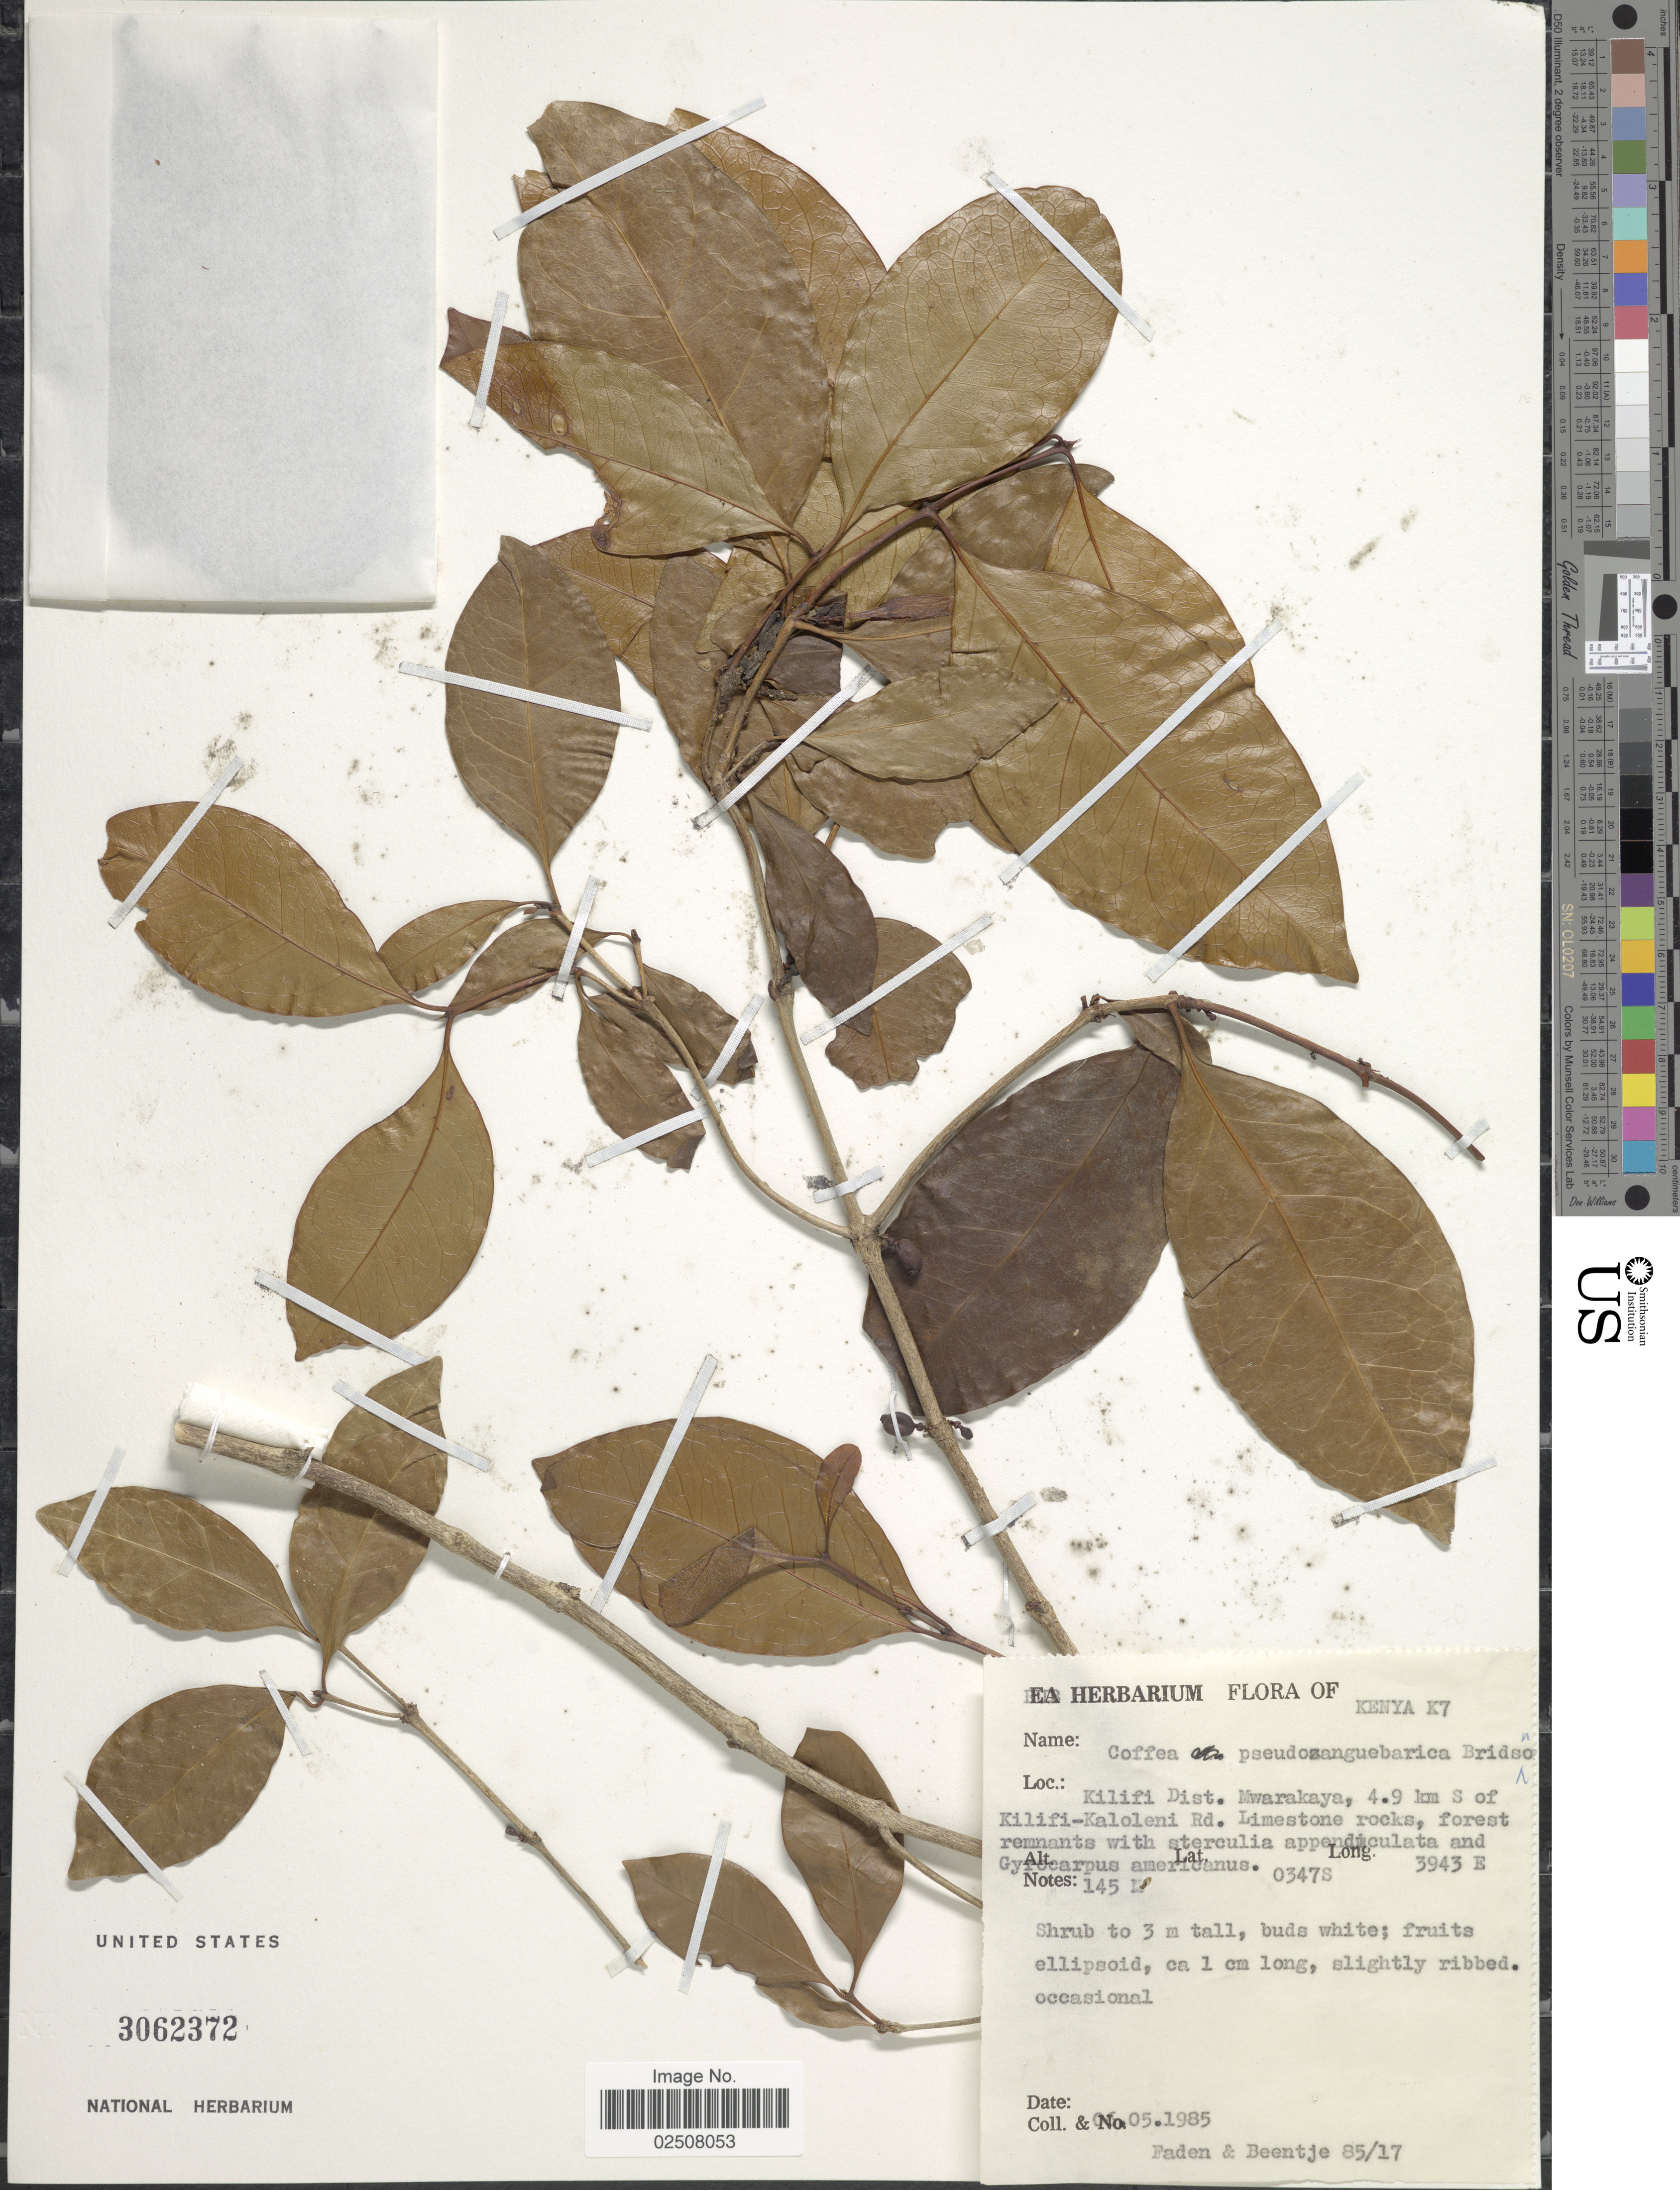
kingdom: Plantae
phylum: Tracheophyta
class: Magnoliopsida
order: Gentianales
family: Rubiaceae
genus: Coffea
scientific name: Coffea pseudozanguebariae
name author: Bridson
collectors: -- Faden & -- Beentje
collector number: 85/17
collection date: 1985-05-06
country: Kenya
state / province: Kilifi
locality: Kenya K7, Kilifi Dist. Mwarakaya, 4.9 km S of Kilifi-Kaloleni Rd. Limestone rocks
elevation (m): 145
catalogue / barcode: US 3062372